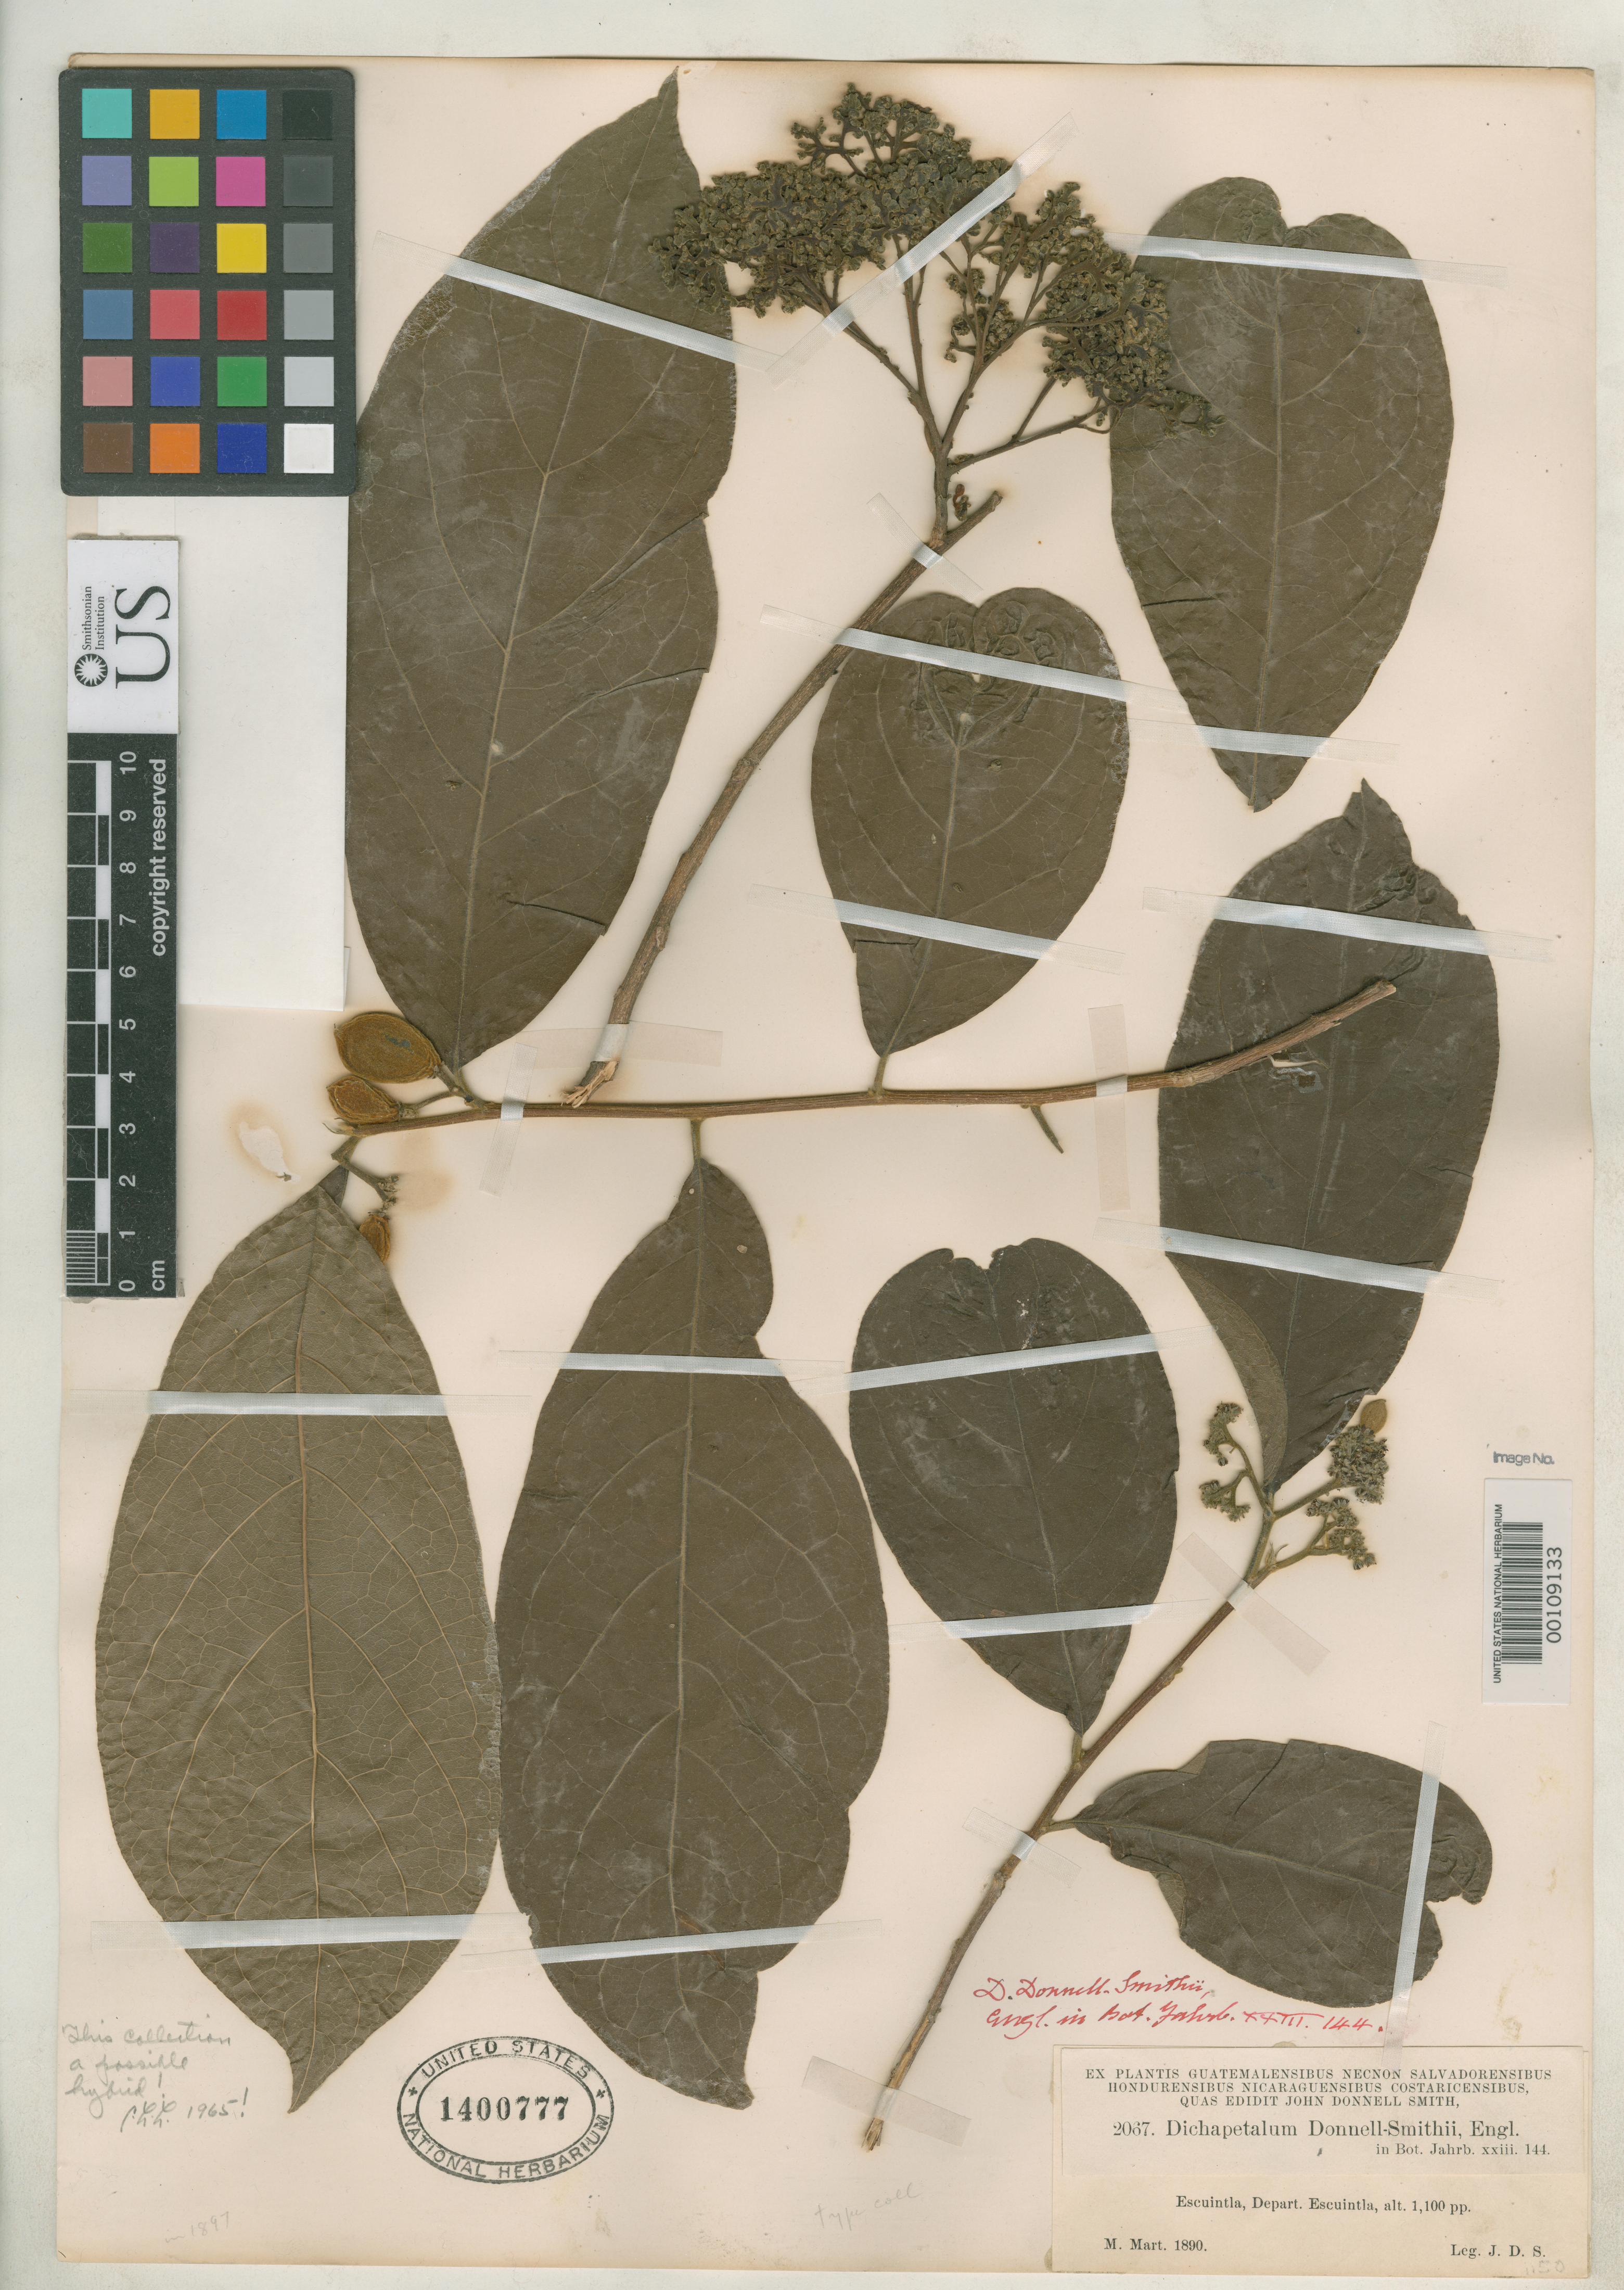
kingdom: Plantae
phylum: Tracheophyta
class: Magnoliopsida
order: Malpighiales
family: Dichapetalaceae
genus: Dichapetalum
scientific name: Dichapetalum donnell-smithii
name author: Engl.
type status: Isotype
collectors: J. Donnell Smith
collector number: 2067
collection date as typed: Mar 1890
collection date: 1890-03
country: Guatemala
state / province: Escuintla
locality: Escuintla.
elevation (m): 1100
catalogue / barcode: US 1400777